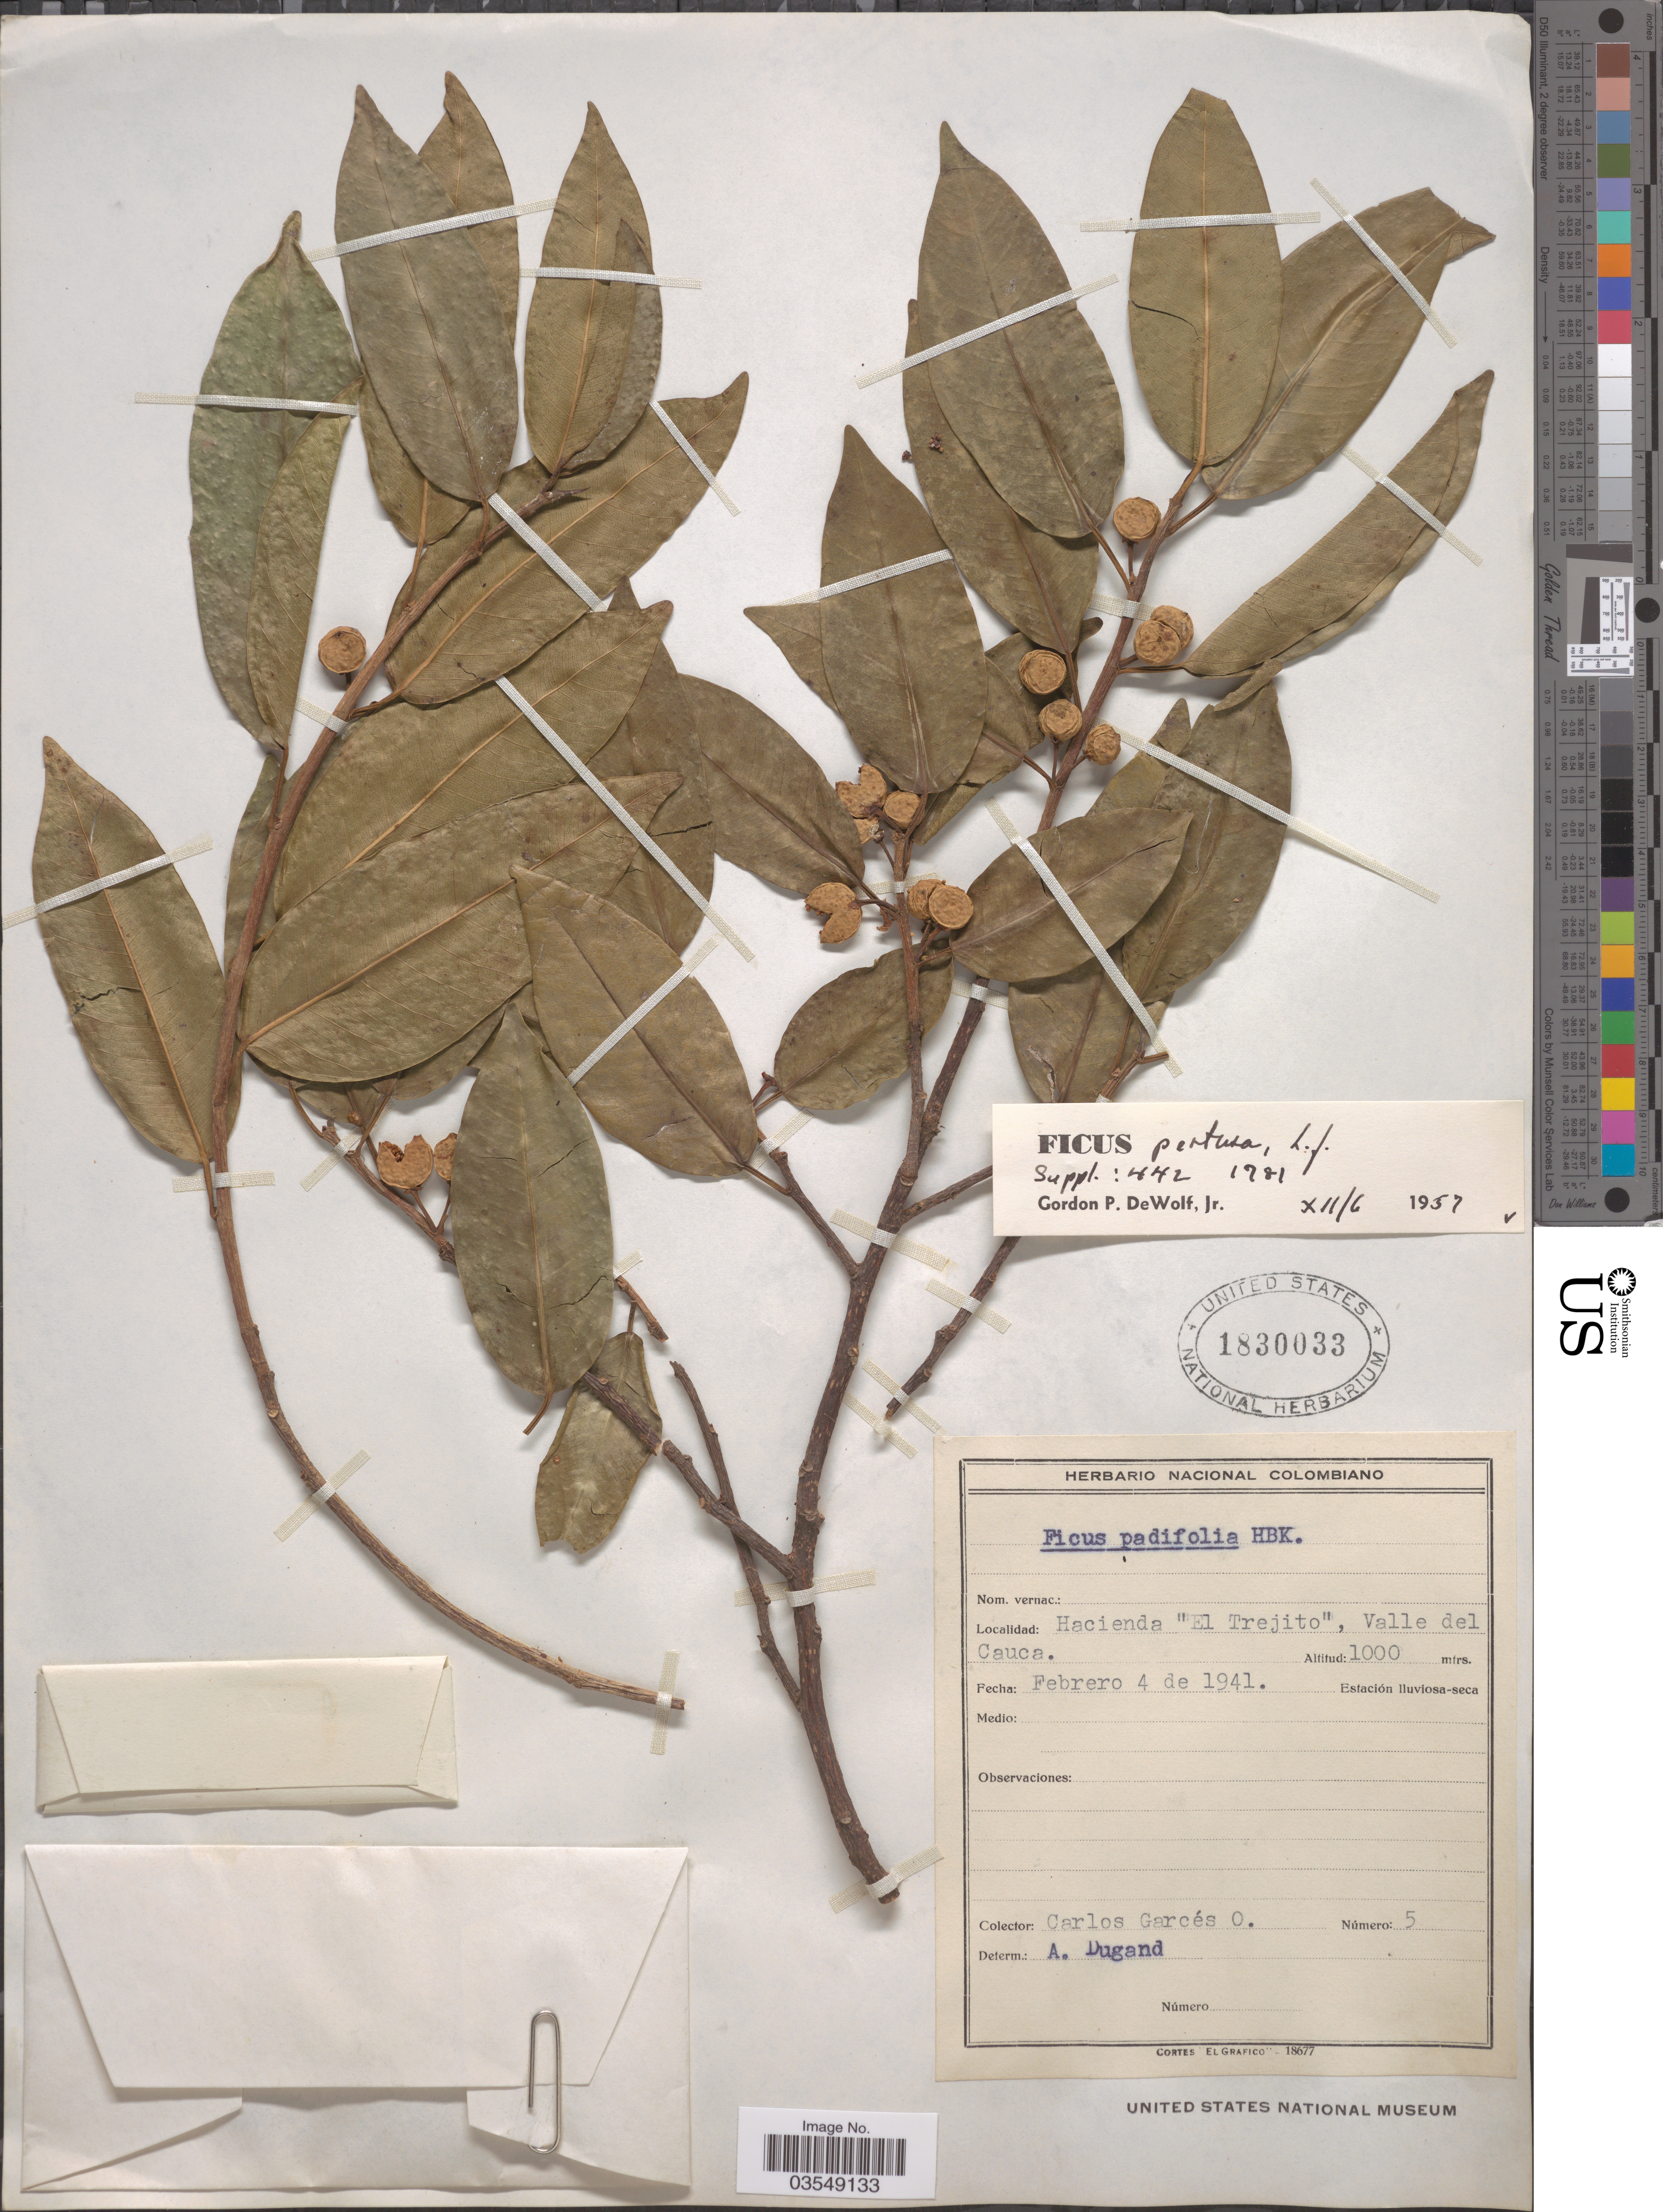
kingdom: Plantae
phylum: Tracheophyta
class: Magnoliopsida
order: Rosales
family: Moraceae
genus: Ficus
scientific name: Ficus pertusa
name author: L. f.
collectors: C. Garces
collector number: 5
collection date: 1941-02-04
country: Colombia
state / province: Valle del Cauca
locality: Hacienda "El Trejito", Valle del Cauca.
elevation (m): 1000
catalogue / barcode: US 1830033